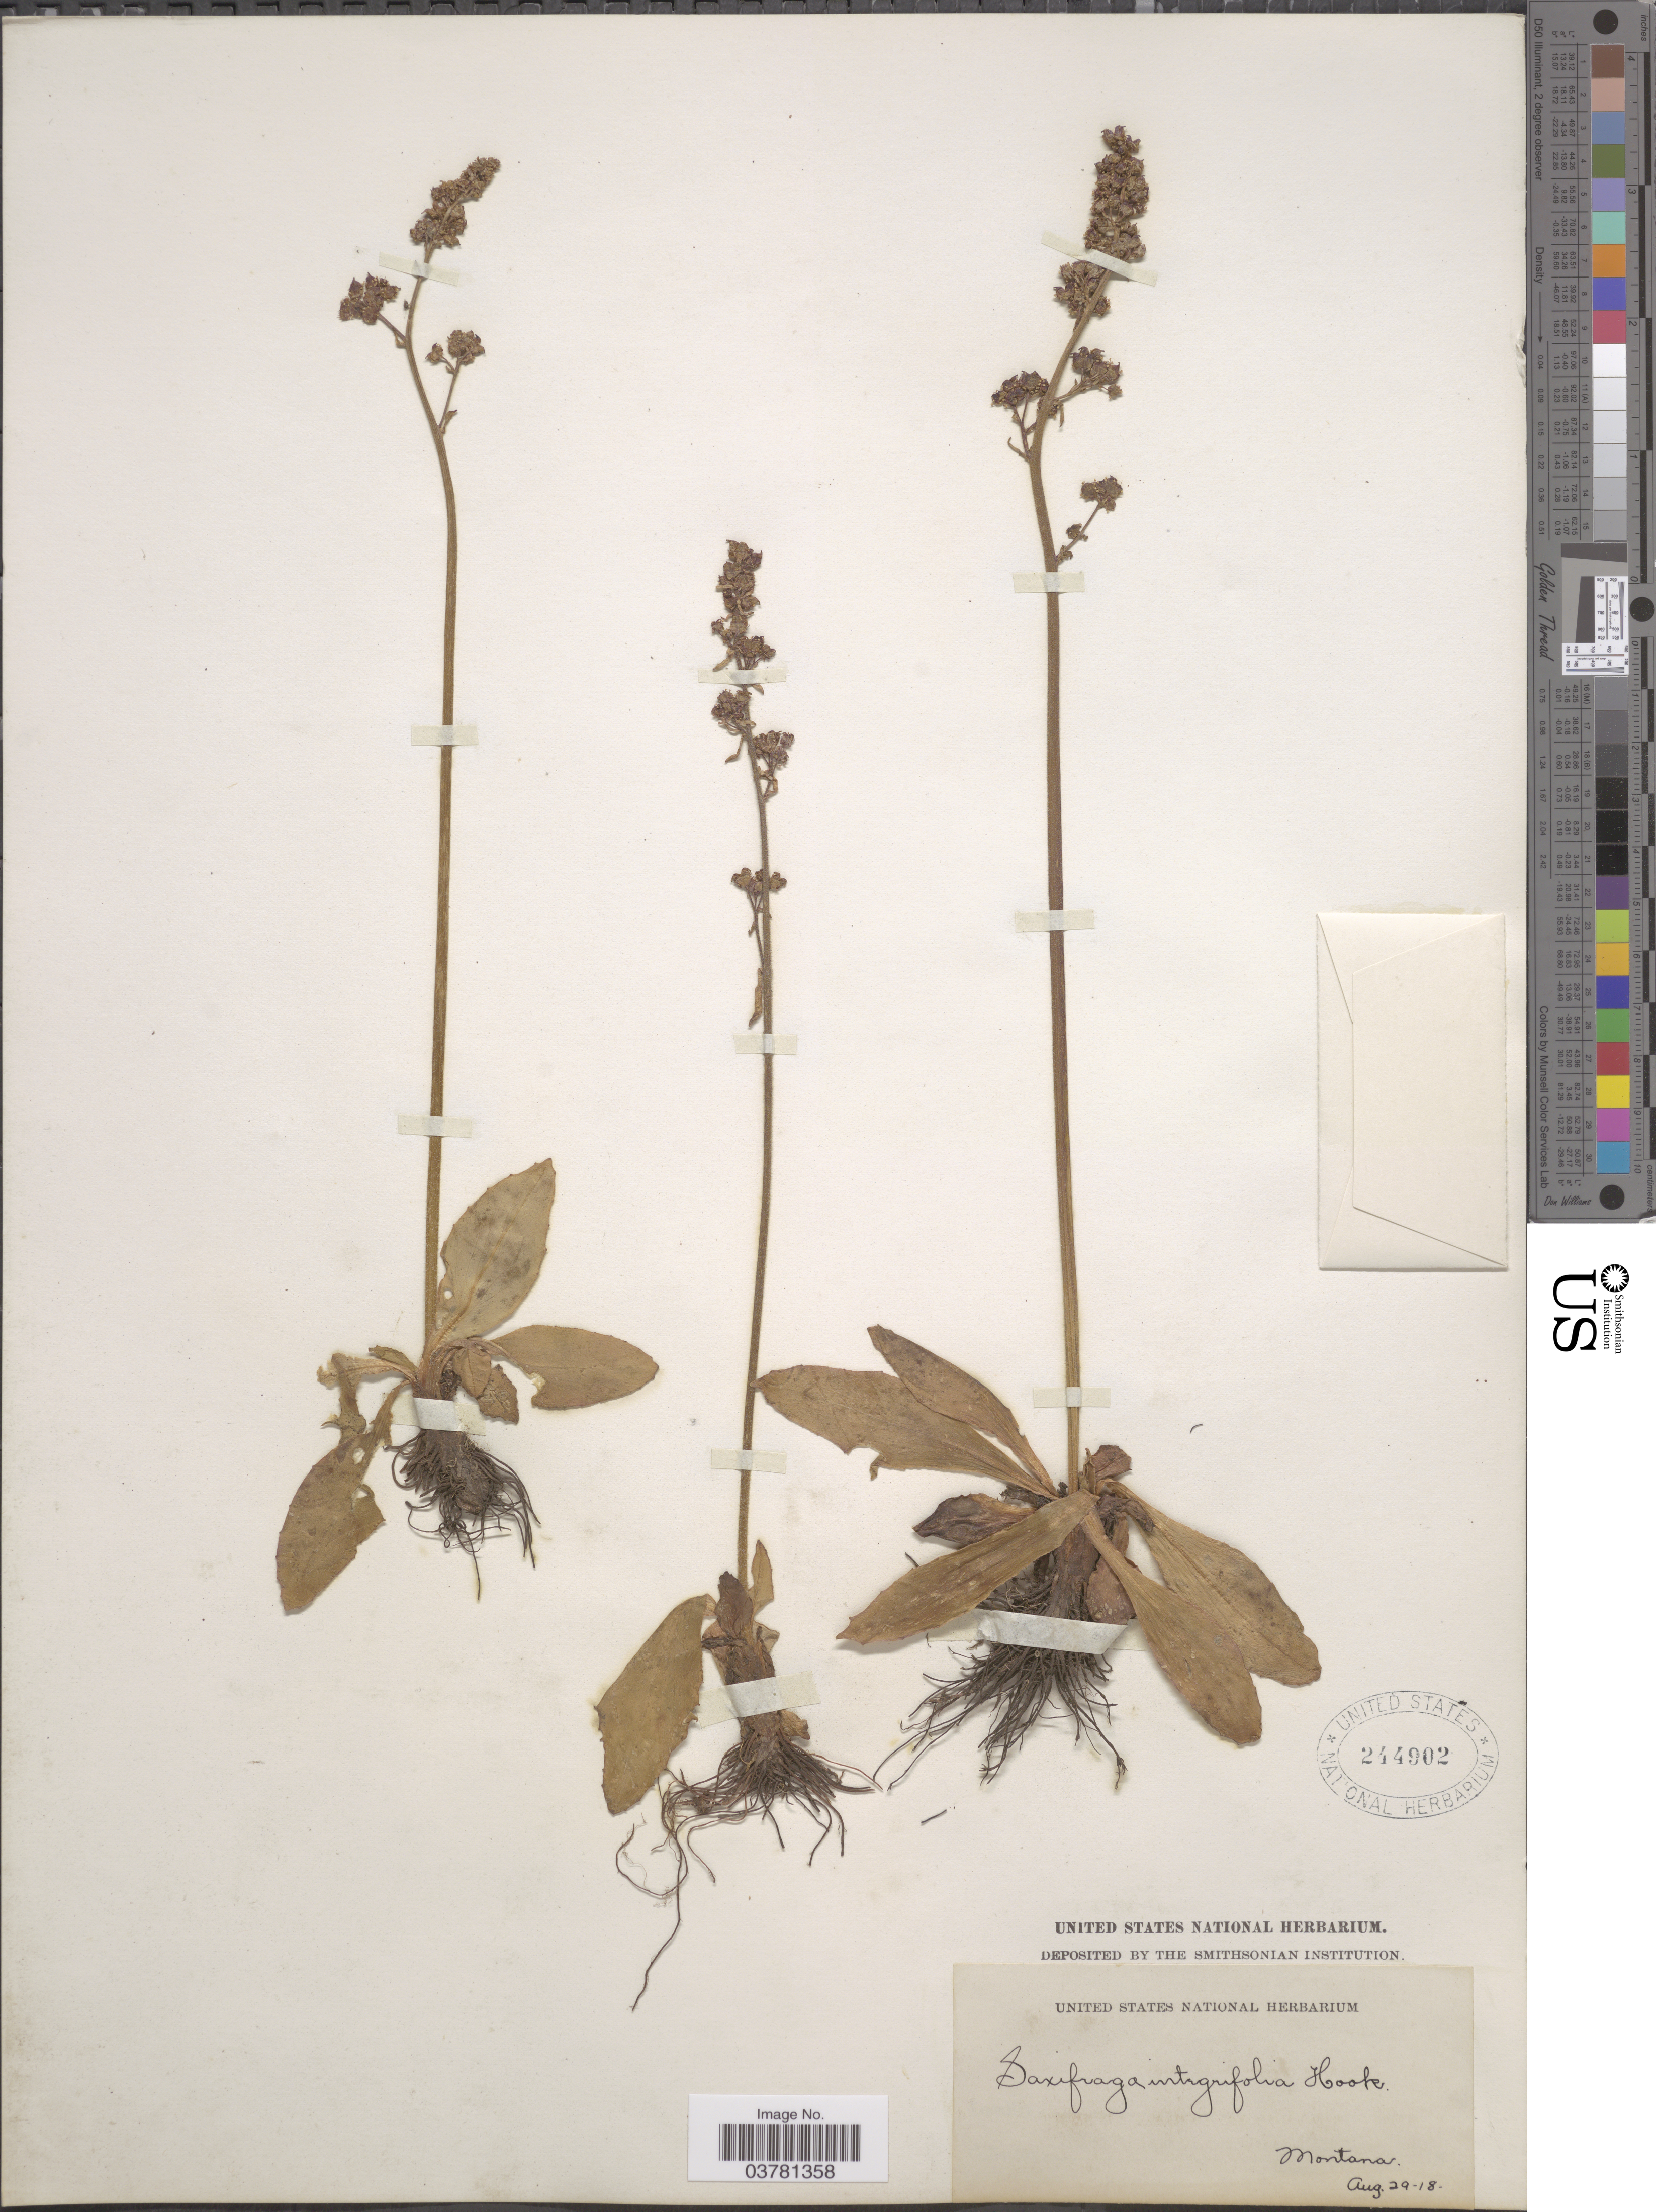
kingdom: Plantae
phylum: Tracheophyta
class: Magnoliopsida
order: Saxifragales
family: Saxifragaceae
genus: Micranthes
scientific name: Micranthes subapetala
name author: (E. Nelson) Small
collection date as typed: Transcribed d/m/y: 29/8/18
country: United States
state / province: Montana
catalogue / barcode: US 244902